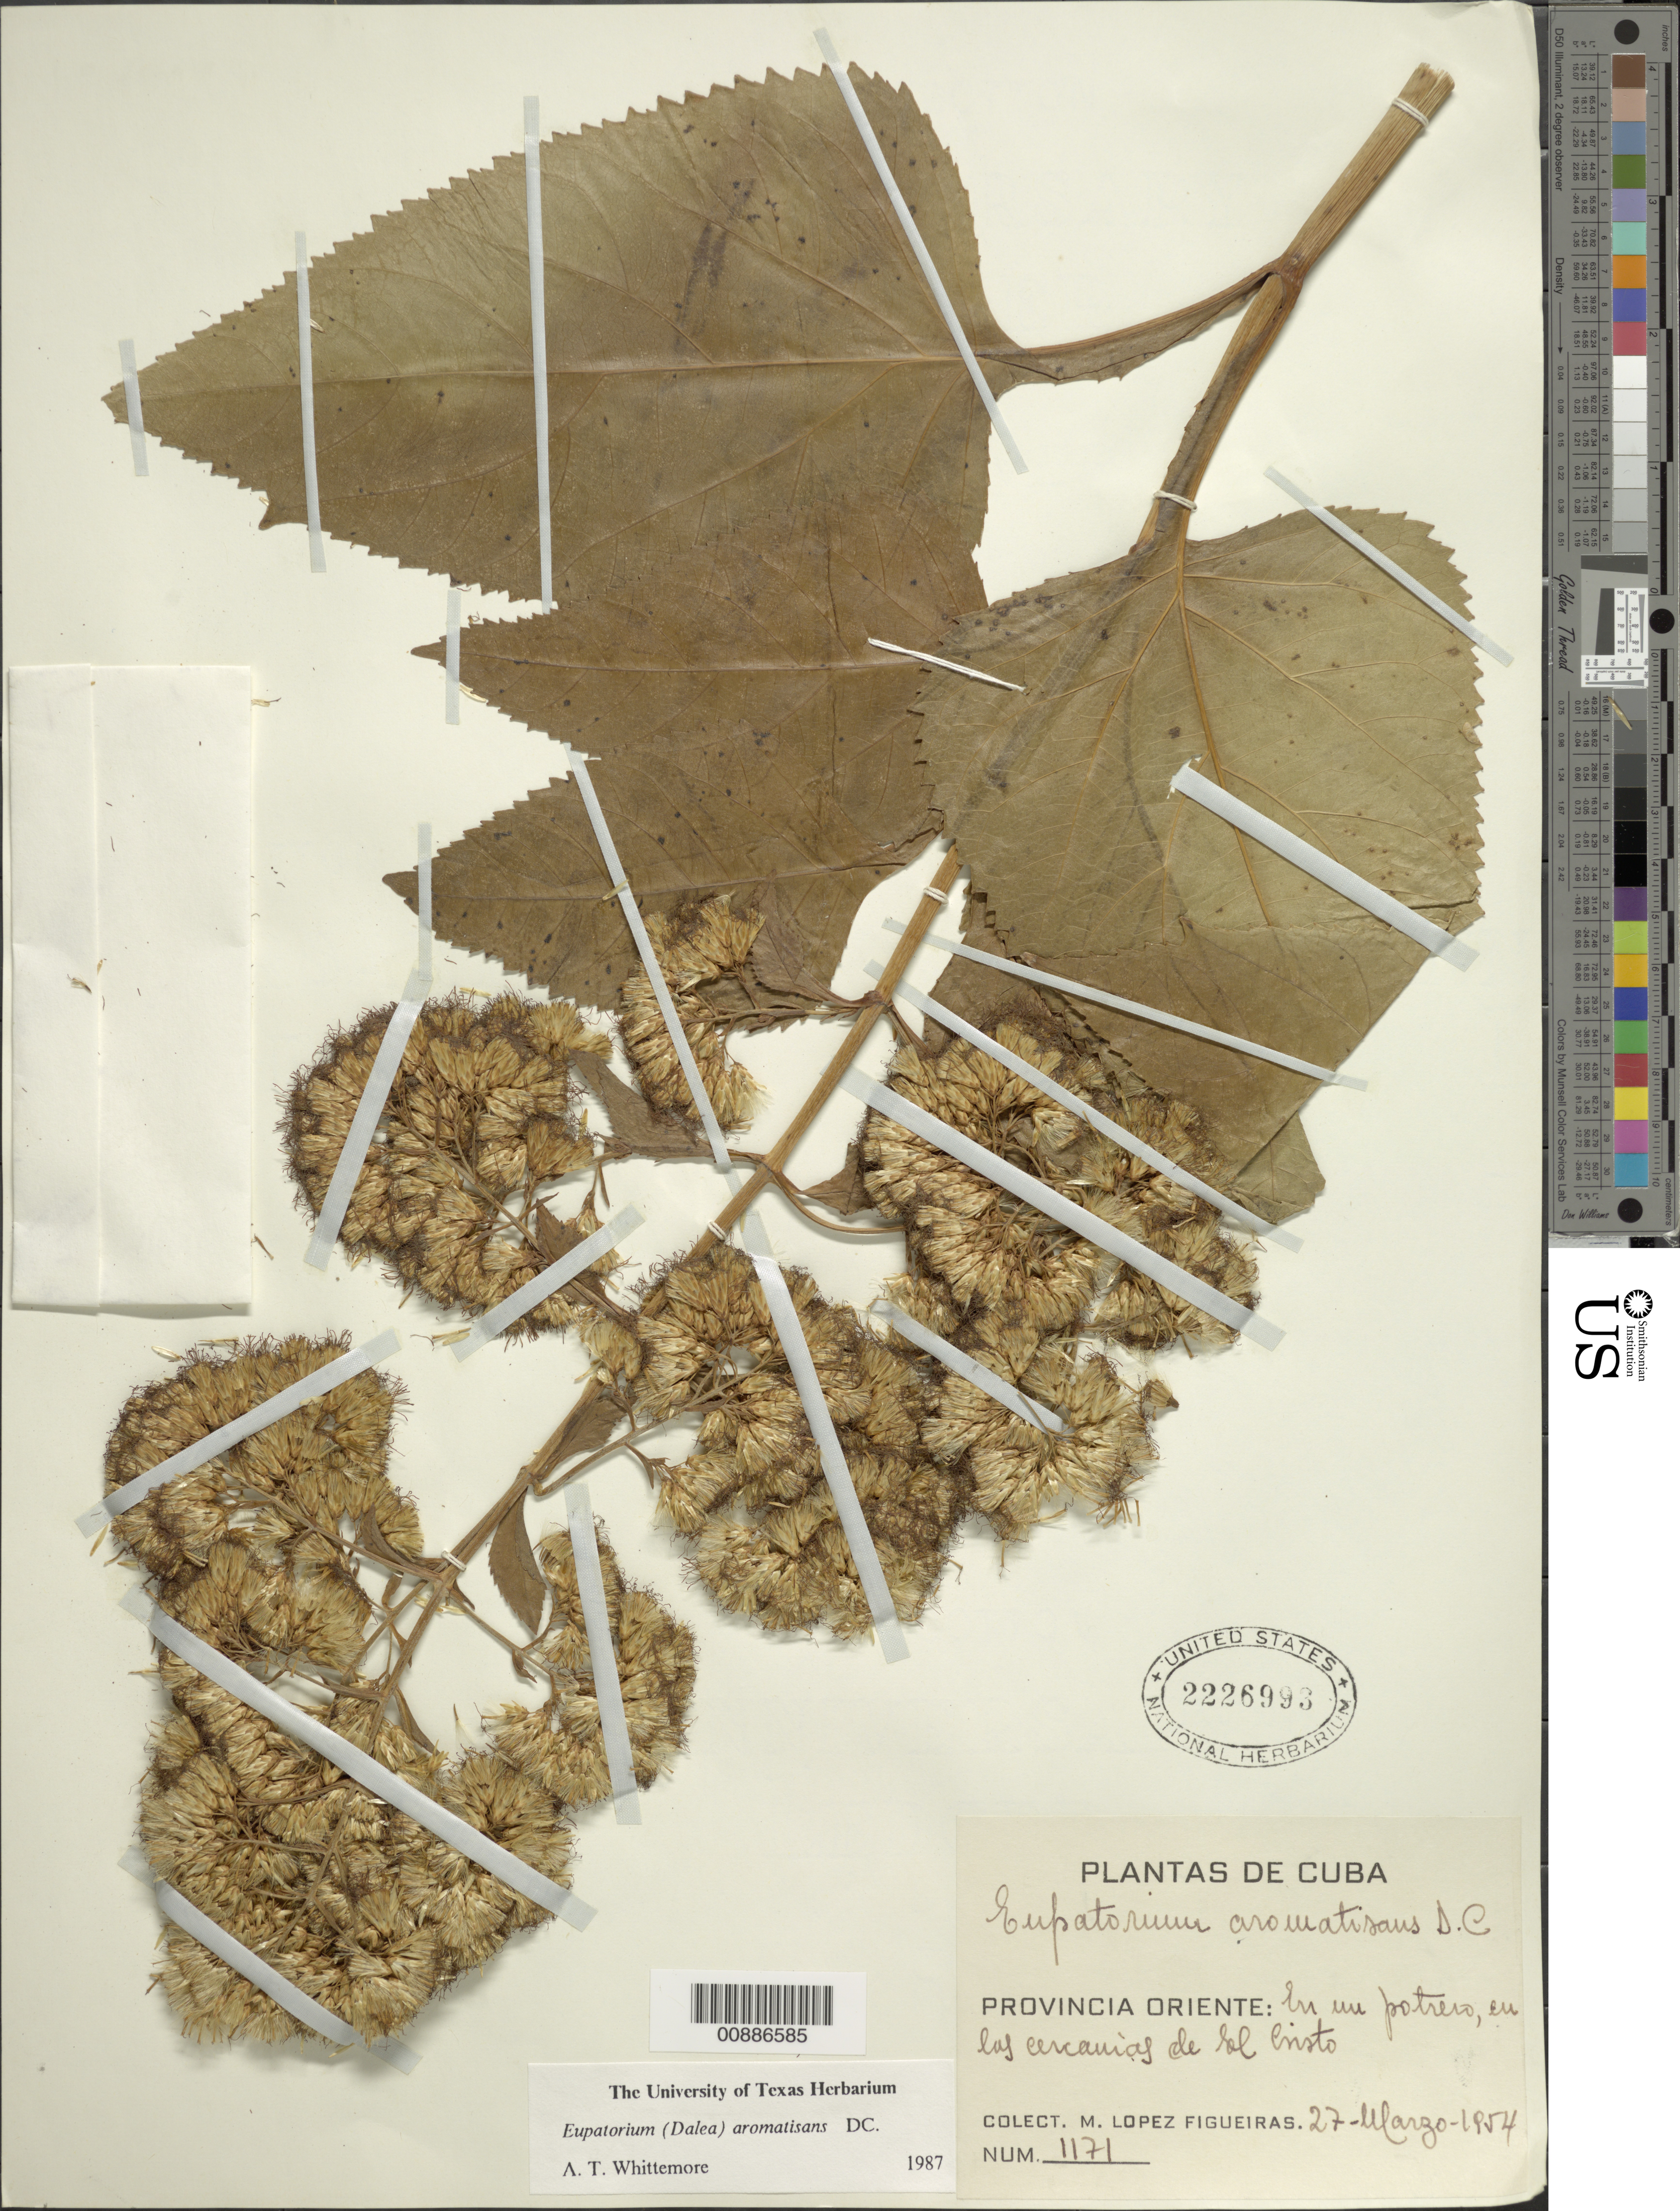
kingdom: Plantae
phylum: Tracheophyta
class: Magnoliopsida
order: Asterales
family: Asteraceae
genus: Critonia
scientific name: Critonia aromatisans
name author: (DC.) R.M. King & H. Rob.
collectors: M. López Figueiras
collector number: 1171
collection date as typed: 27 Mar 1954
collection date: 1954-03-27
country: Cuba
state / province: Oriente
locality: Sol Ci-sto (sp?)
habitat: En un potrero, en las cercauias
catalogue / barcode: US 2226993